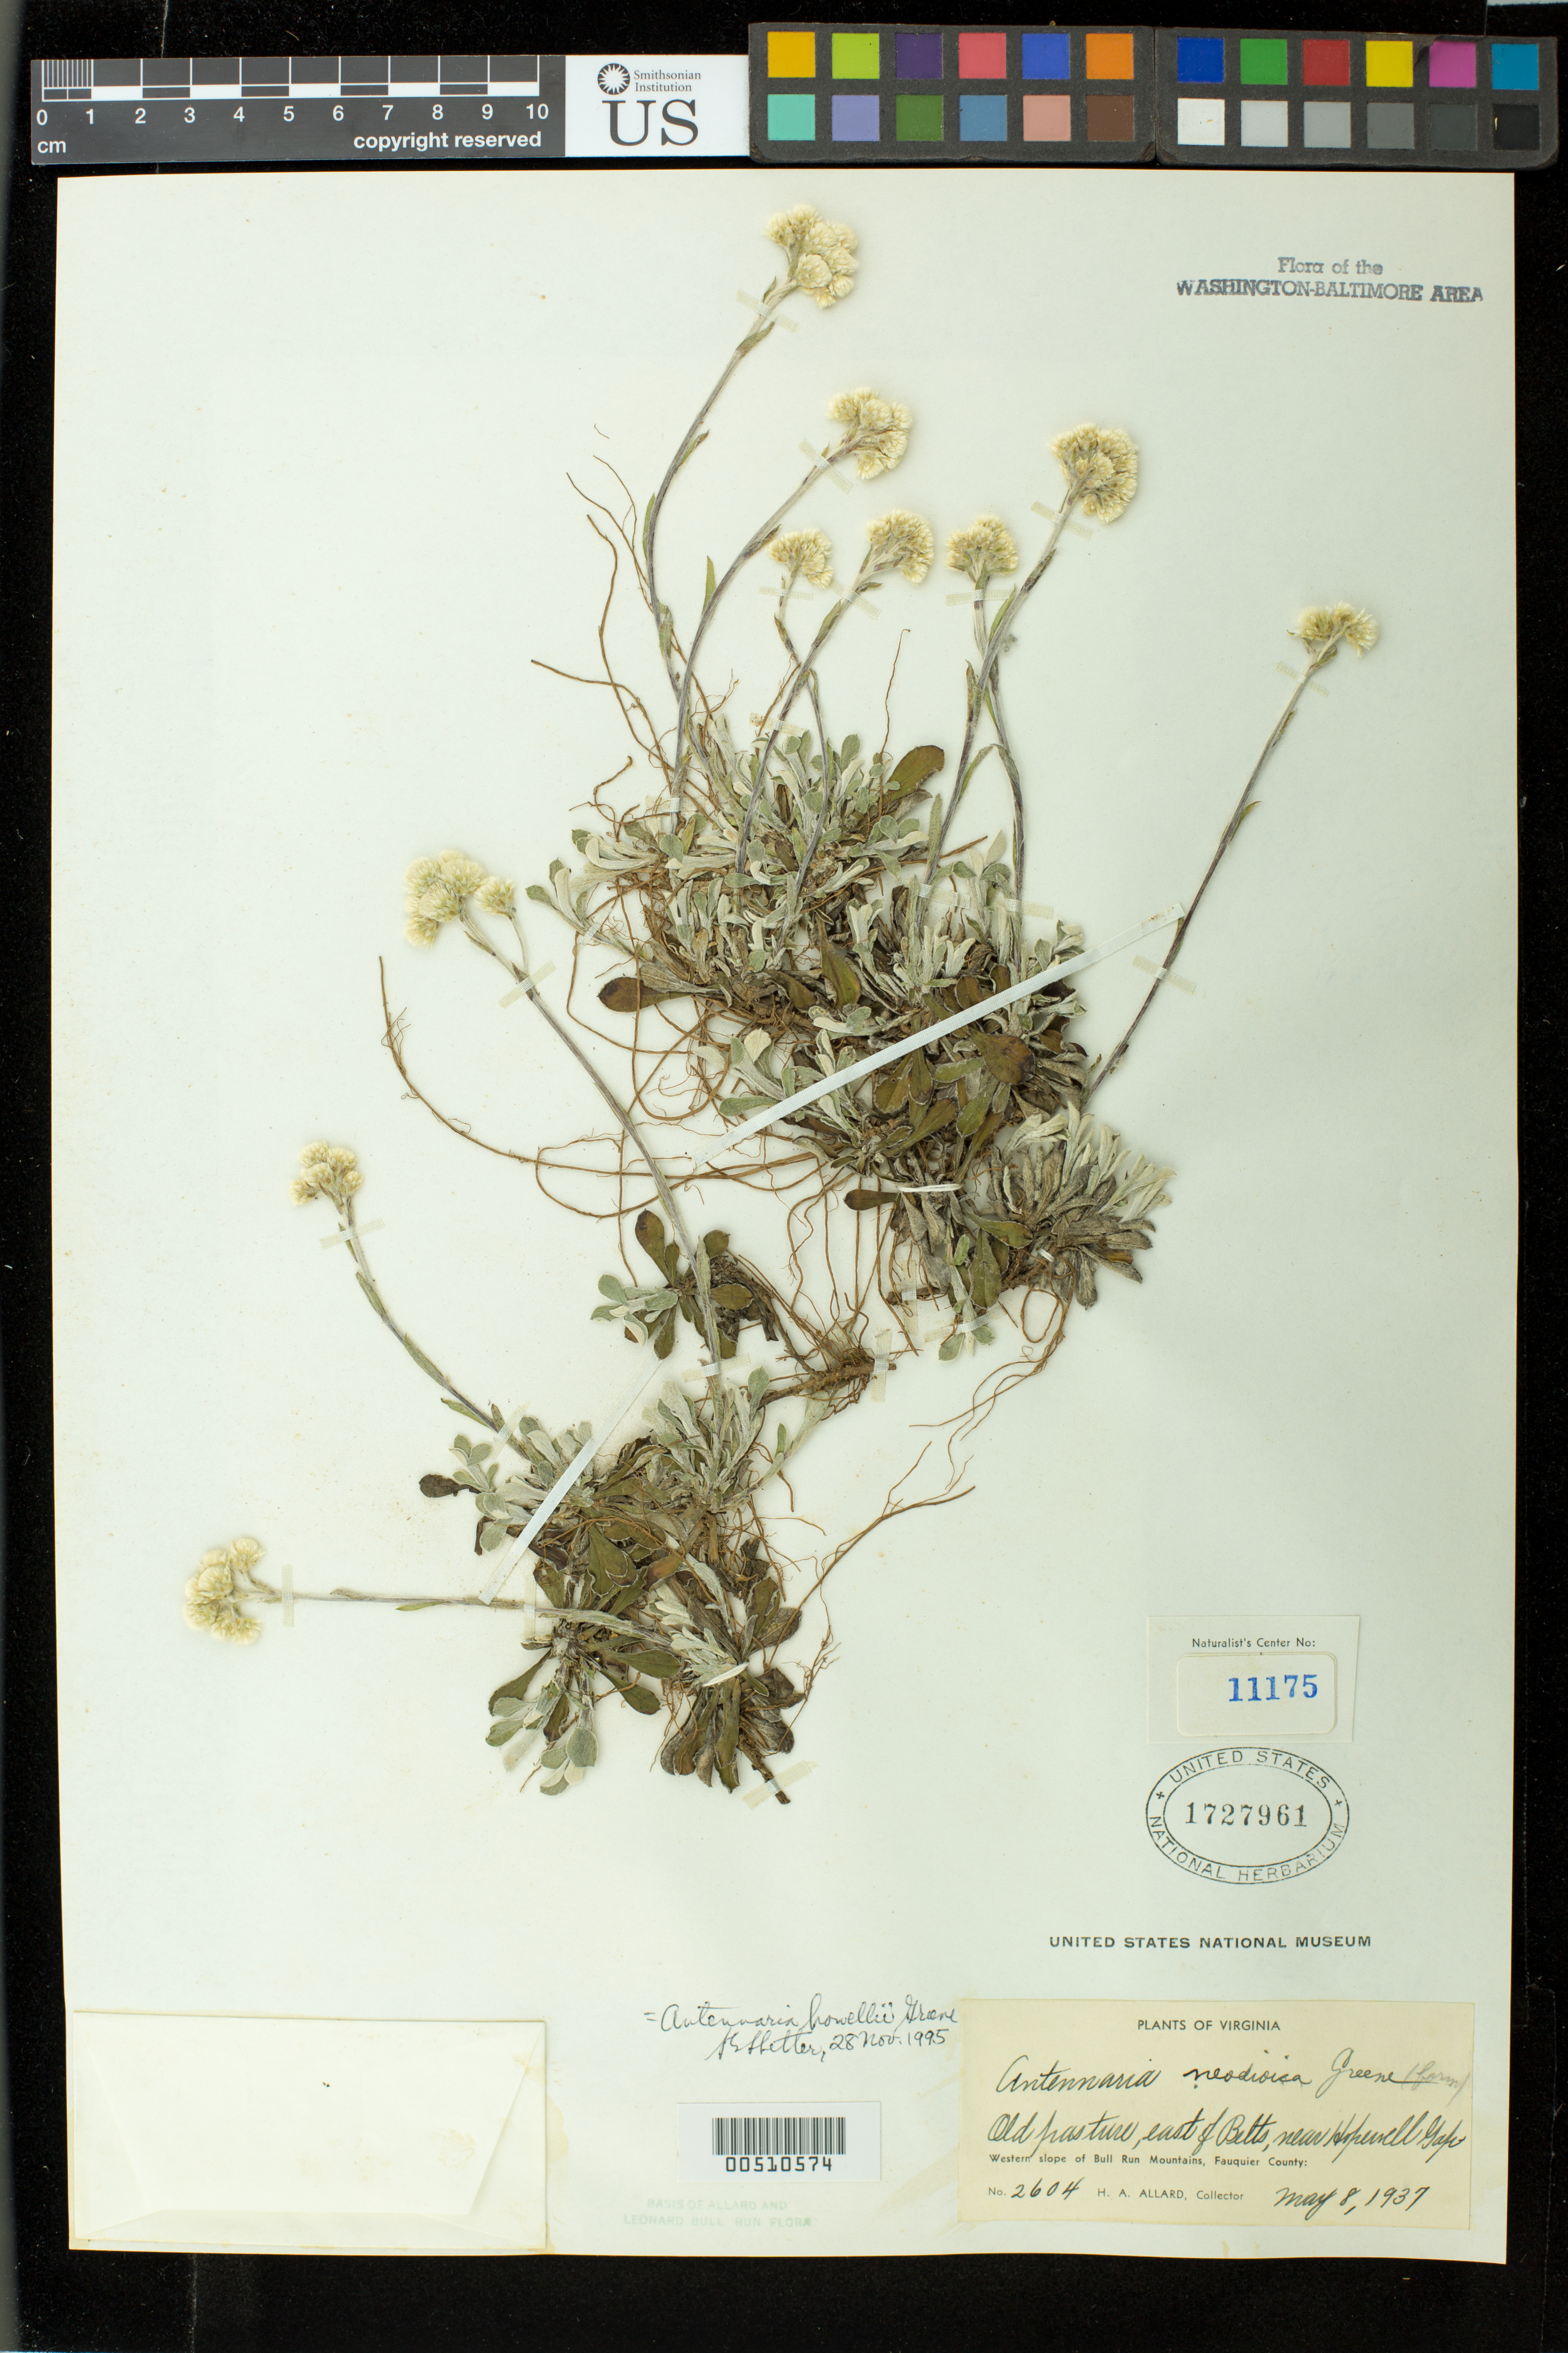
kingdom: Plantae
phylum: Tracheophyta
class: Magnoliopsida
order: Asterales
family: Asteraceae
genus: Antennaria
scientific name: Antennaria howellii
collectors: H. A. Allard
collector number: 2604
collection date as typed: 08 May 1937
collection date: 1937-05-08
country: United States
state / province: Virginia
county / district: Fauquier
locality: E of Belts, near Hopewell Gap, west slope of Bull Run Mts. Bull Run Mts.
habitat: old pasture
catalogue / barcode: US 1727961